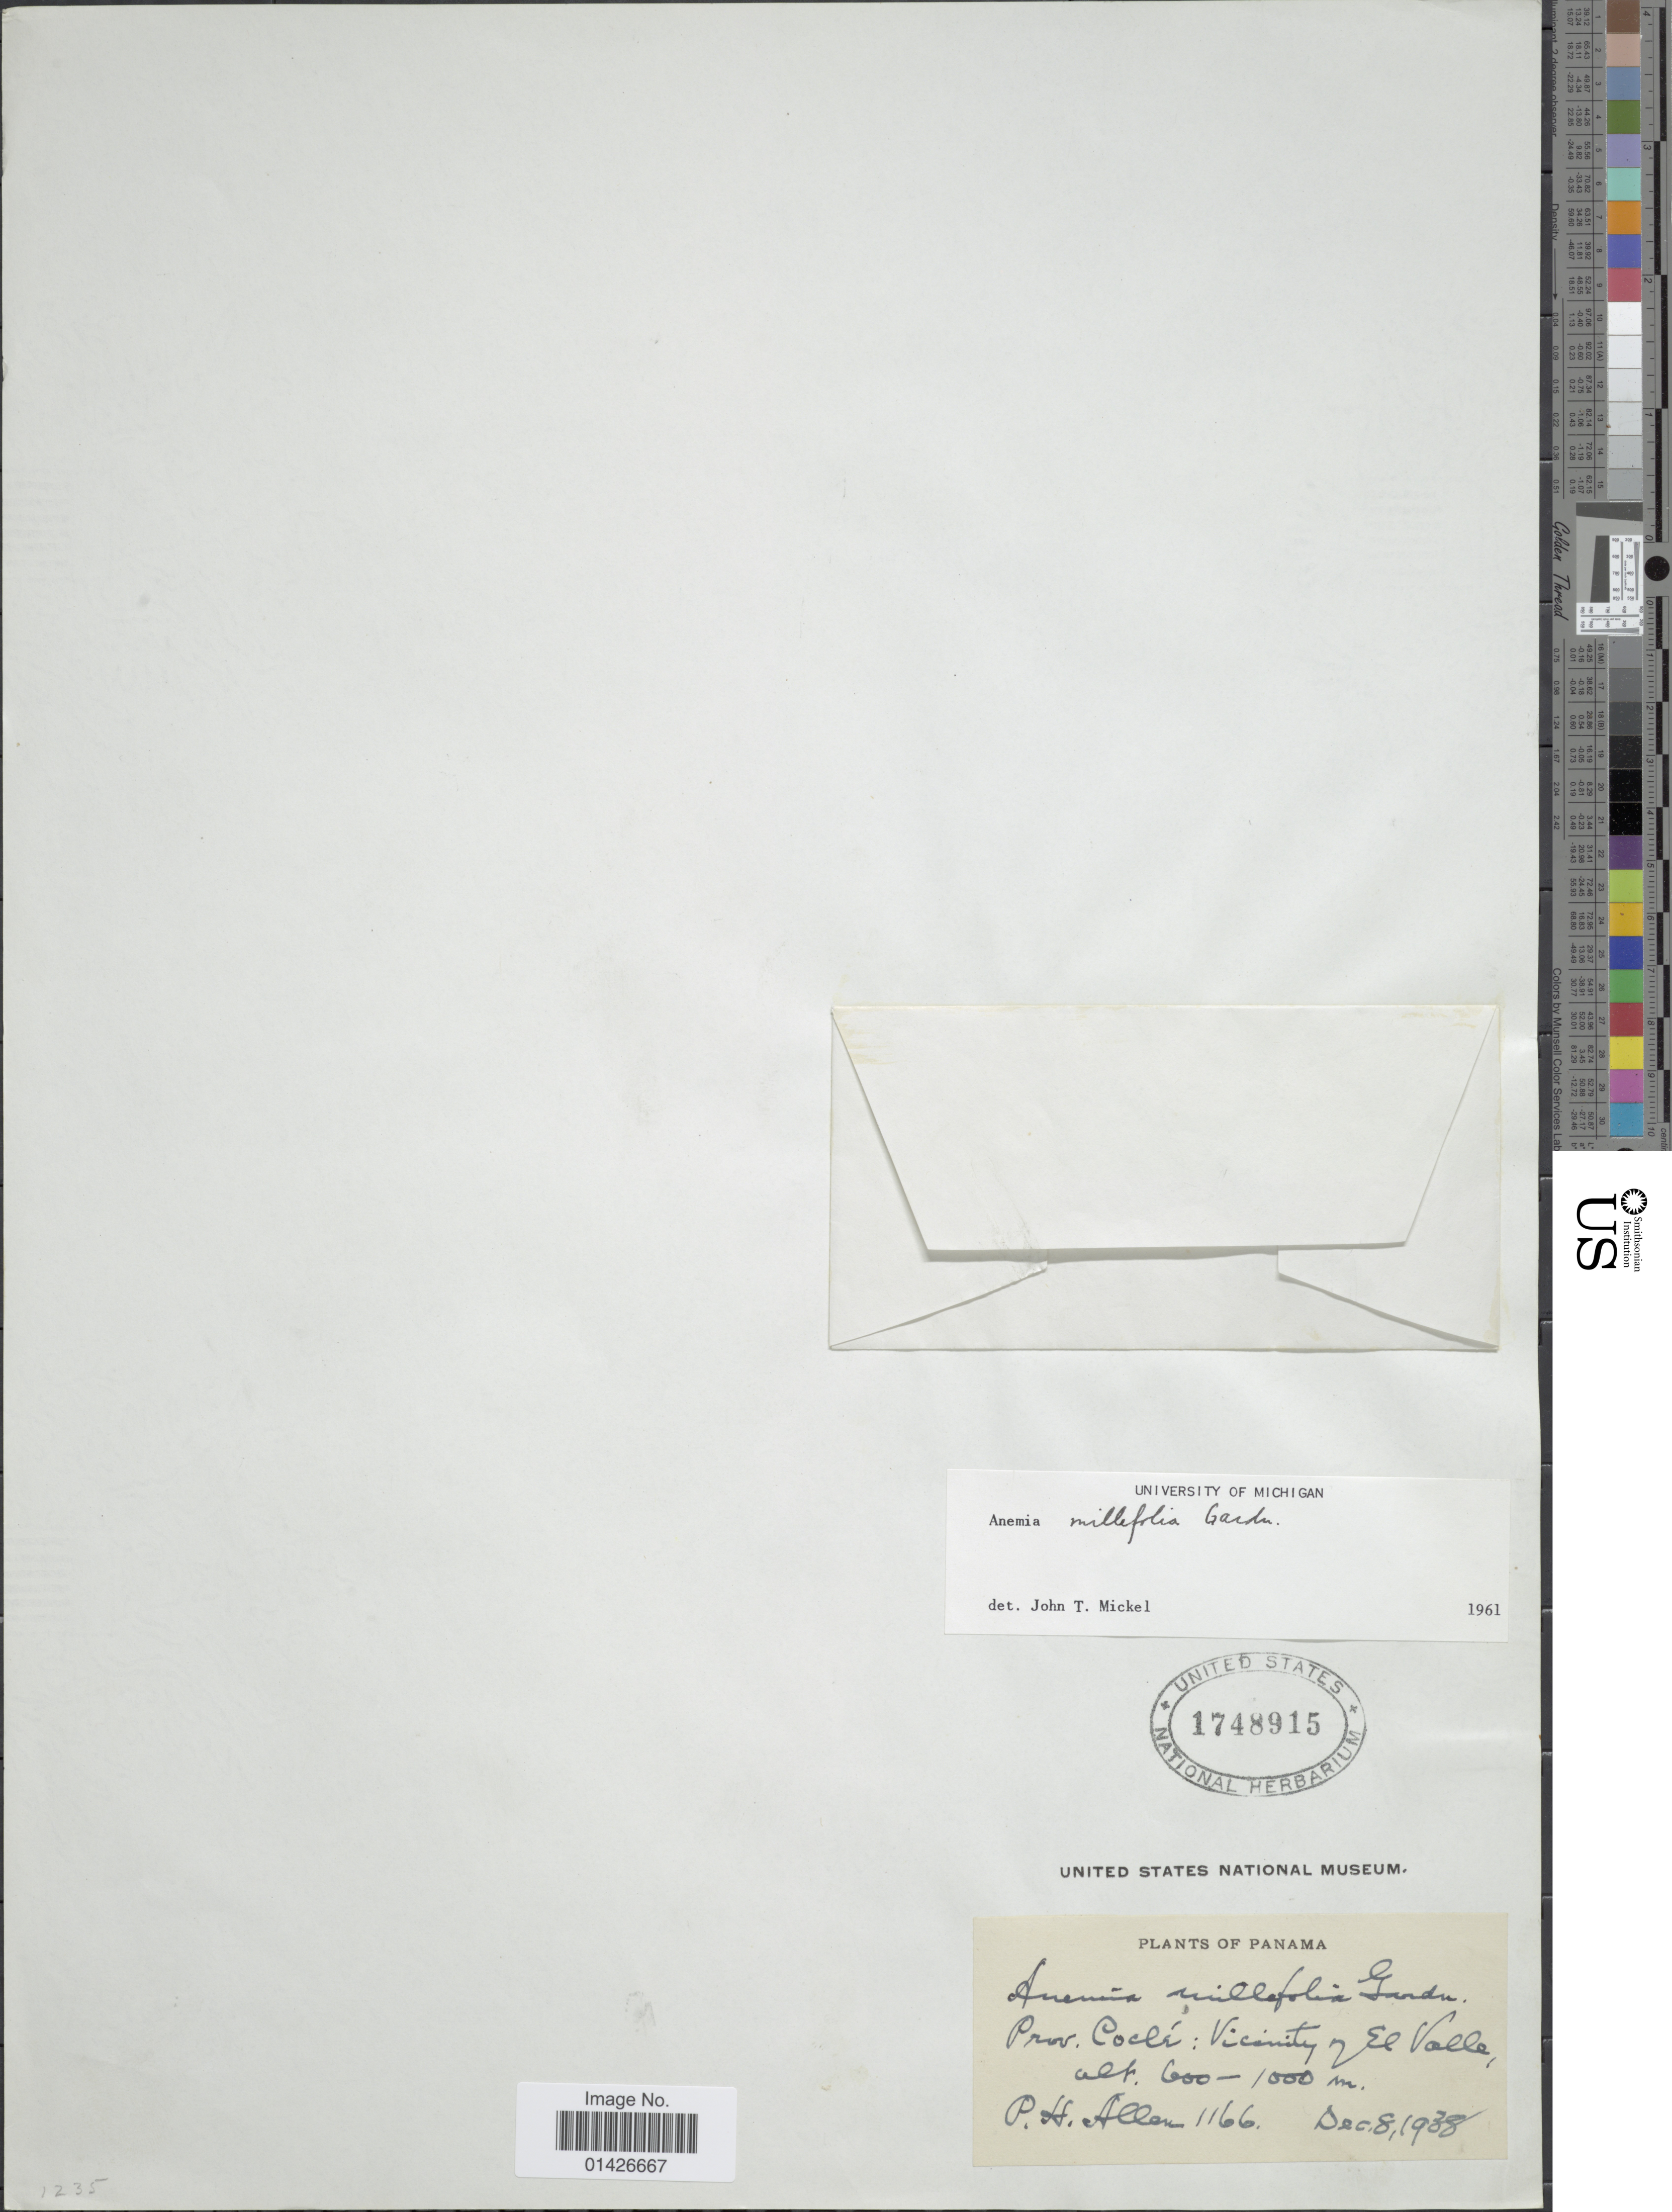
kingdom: Plantae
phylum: Tracheophyta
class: Polypodiopsida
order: Schizaeales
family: Anemiaceae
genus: Anemia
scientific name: Anemia millefolia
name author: (Gardner) C. Presl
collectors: P. H. Allen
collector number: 1166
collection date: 1938-12-08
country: Panama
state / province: Coclé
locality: Vicinity of El Valle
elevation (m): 600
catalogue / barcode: US 1748915